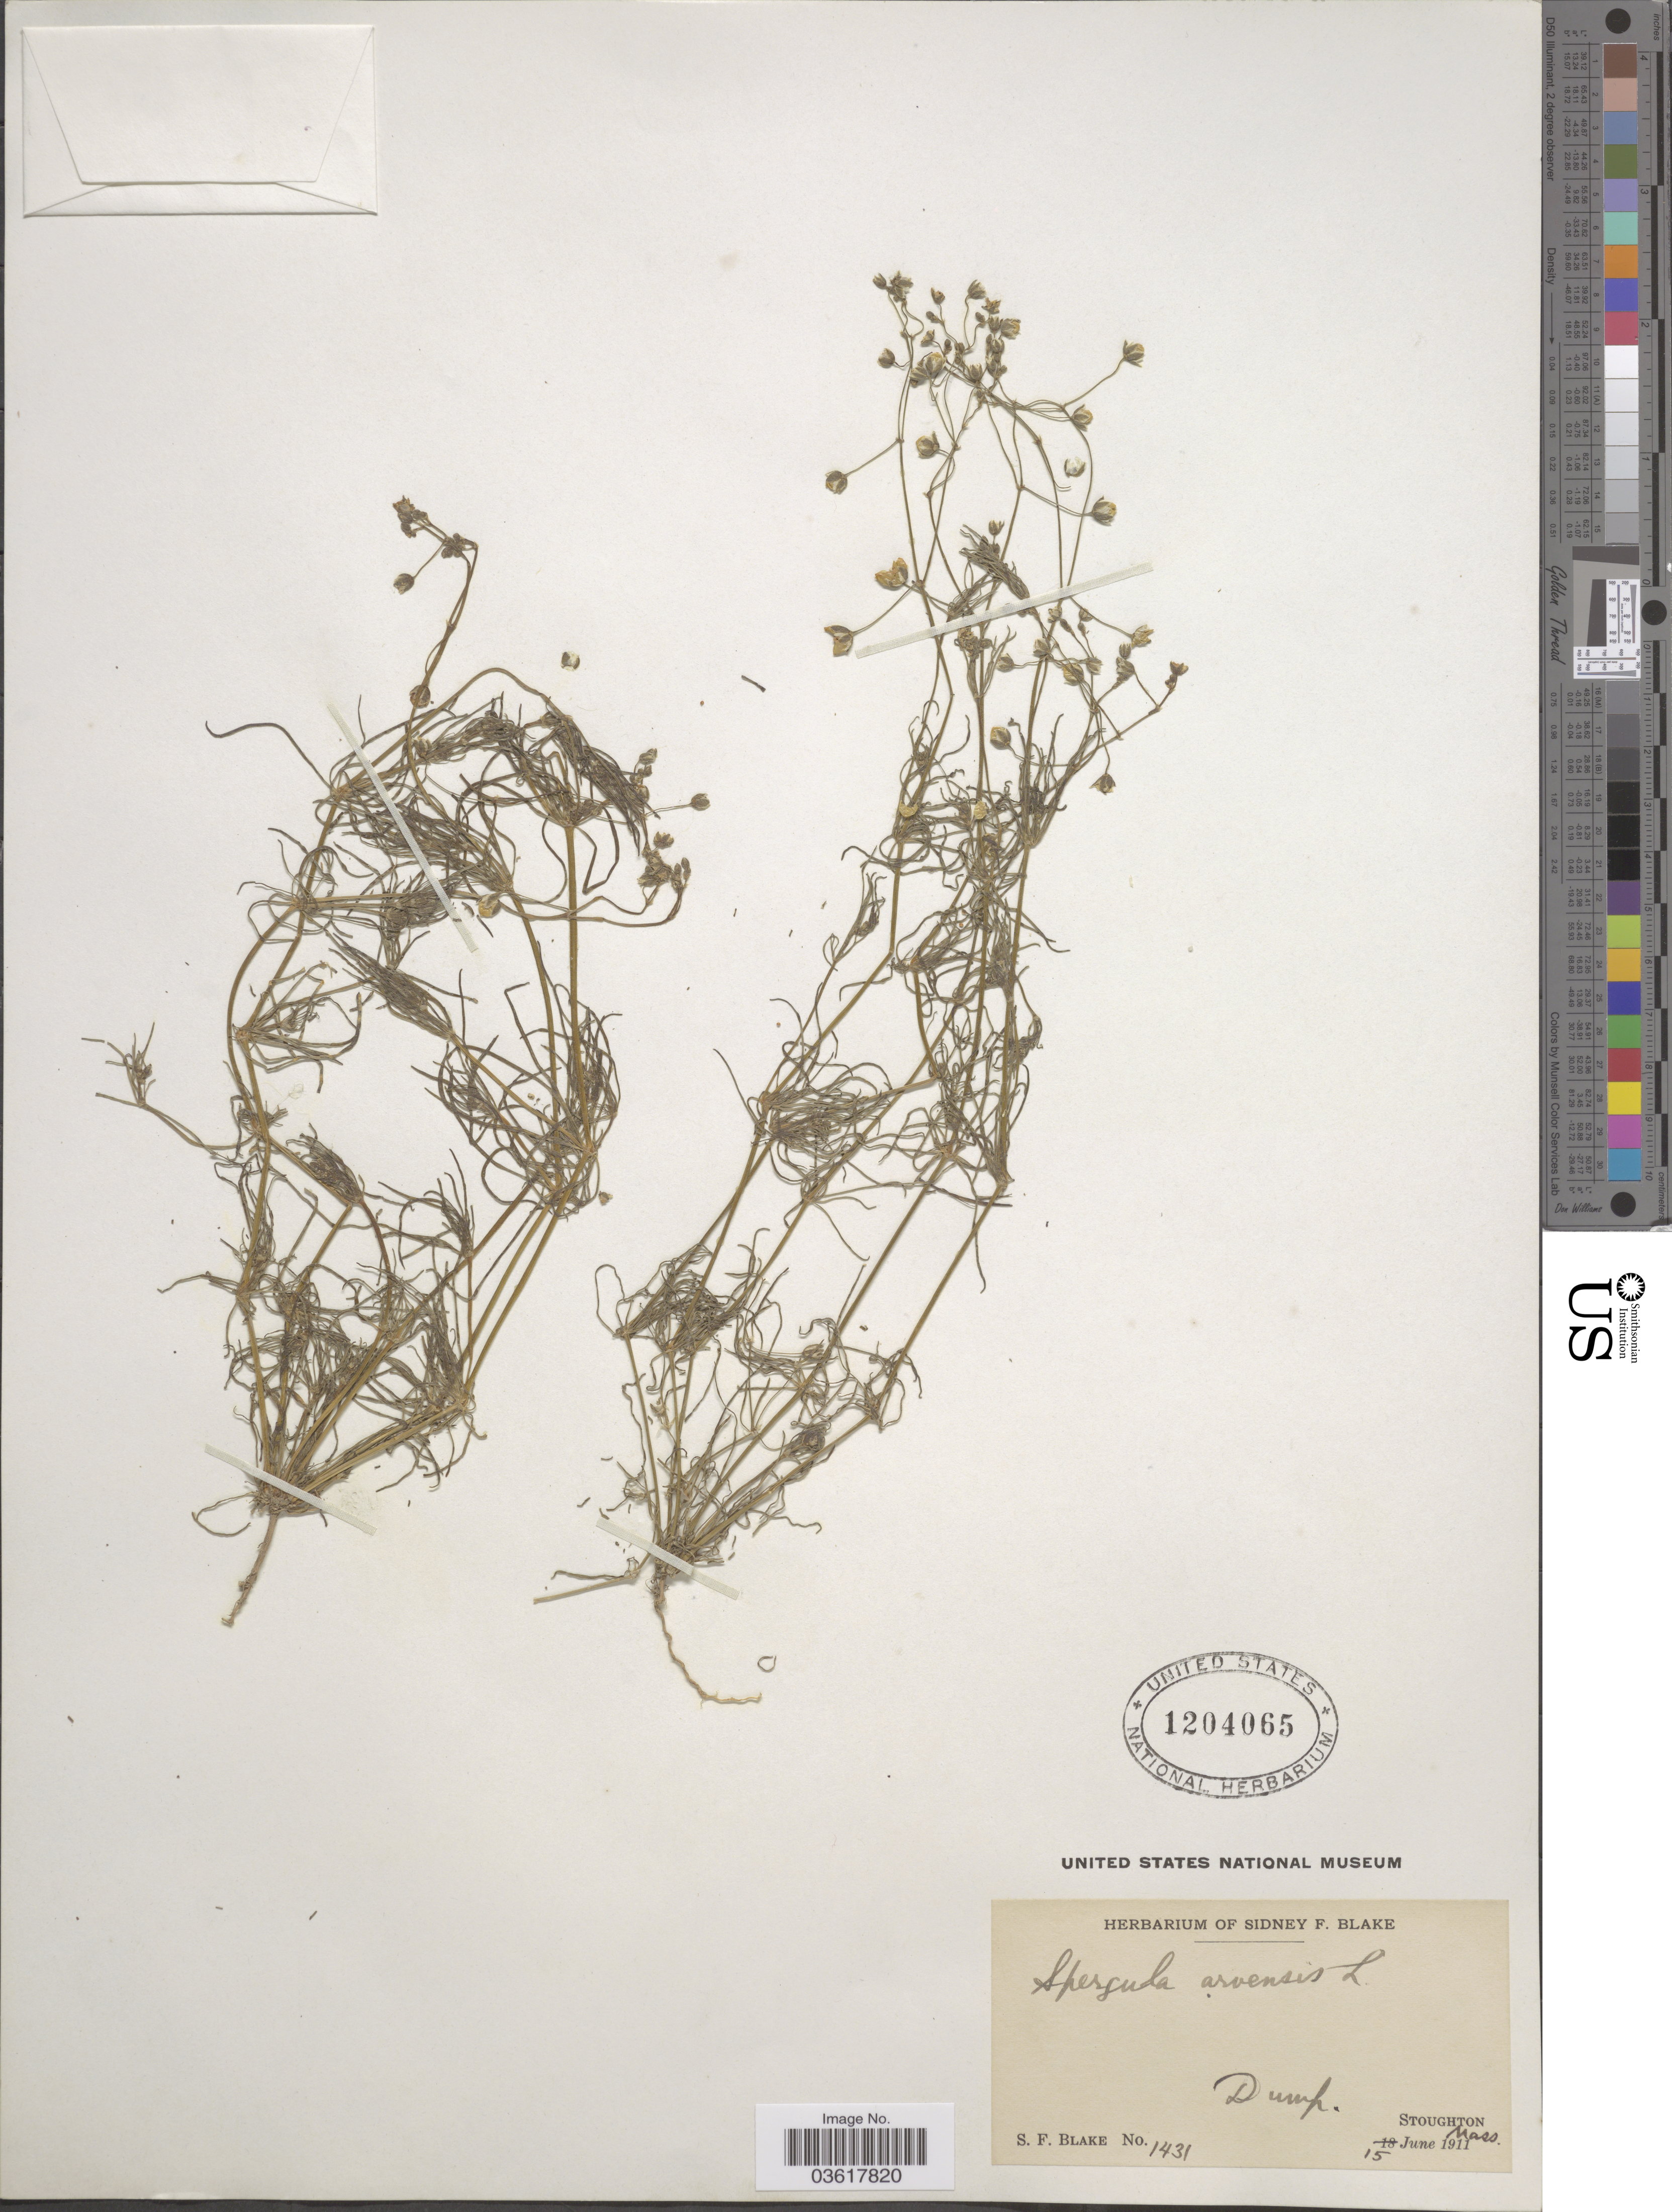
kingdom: Plantae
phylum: Tracheophyta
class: Magnoliopsida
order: Caryophyllales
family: Caryophyllaceae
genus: Spergula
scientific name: Spergula arvensis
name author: L.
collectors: S. Blake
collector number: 1431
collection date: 1911-06-15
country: United States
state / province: Massachusetts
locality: Dump. Stoughton.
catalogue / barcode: US 1204065